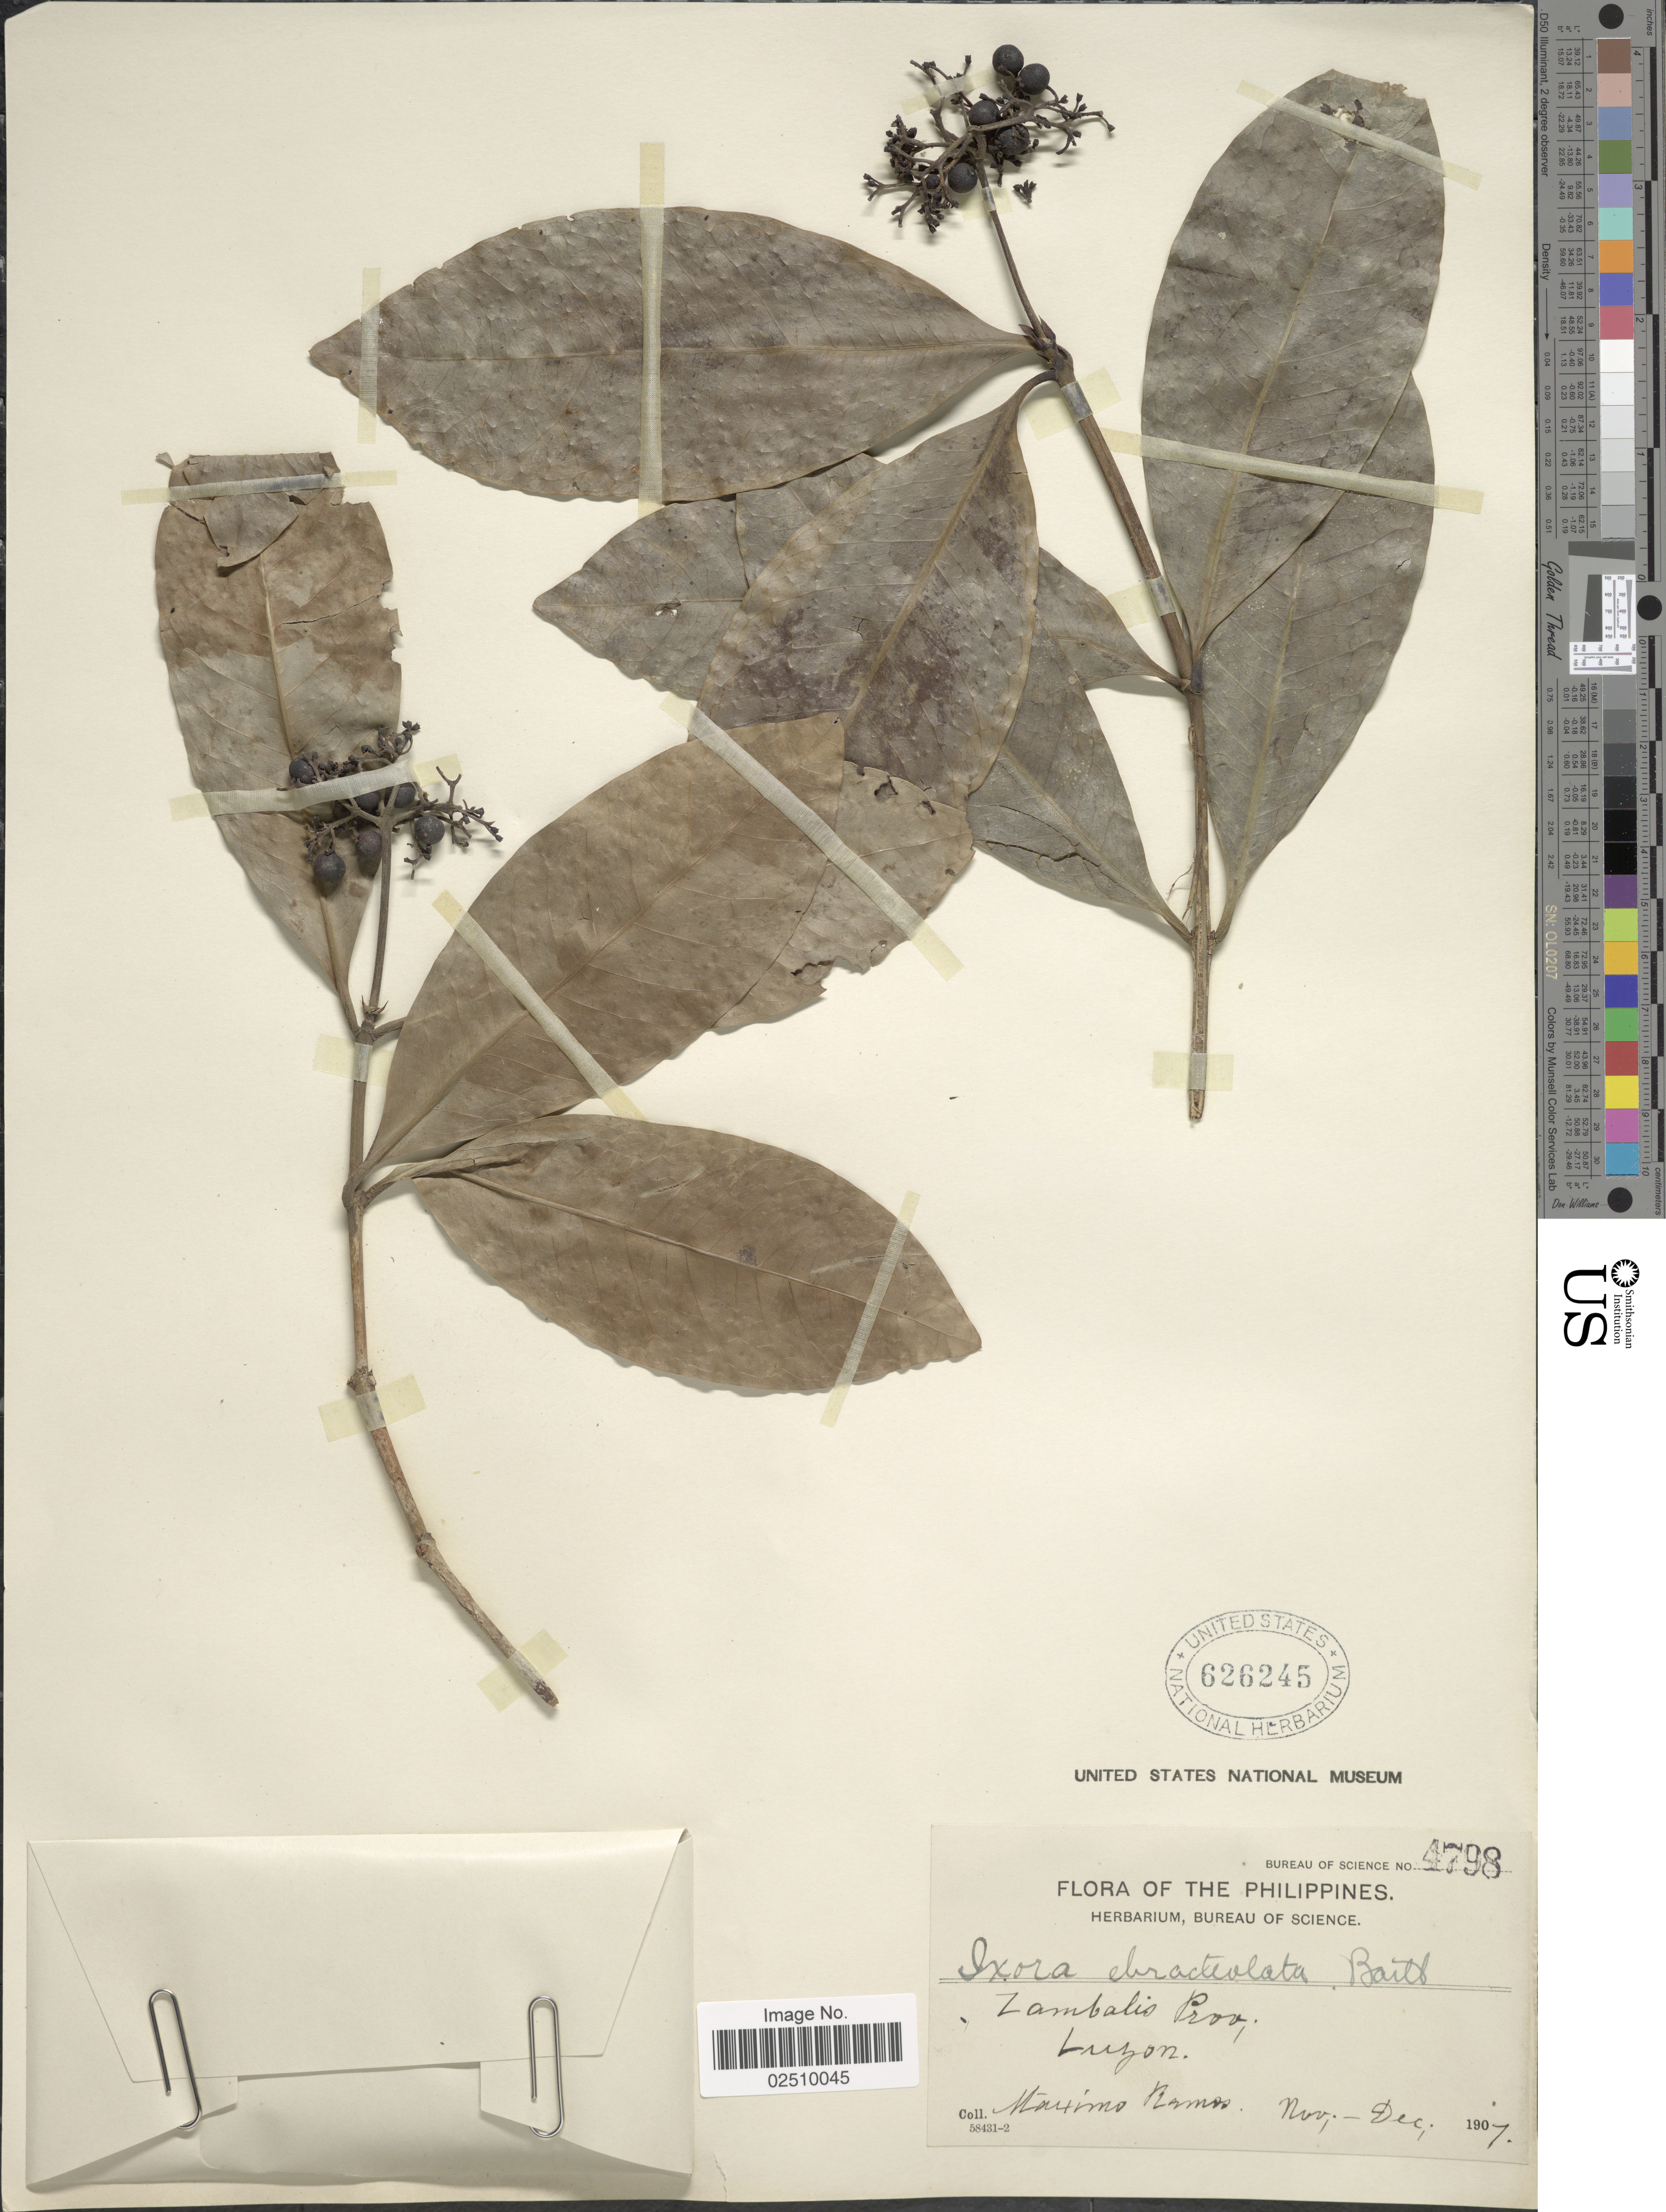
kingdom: Plantae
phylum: Tracheophyta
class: Magnoliopsida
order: Gentianales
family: Rubiaceae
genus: Ixora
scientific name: Ixora ebracteolata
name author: Merr.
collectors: M. Ramos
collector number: Bureau of Science 4798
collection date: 1907-11/1907-12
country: Philippines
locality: Zambalis Prov. Luzon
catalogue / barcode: US 626245